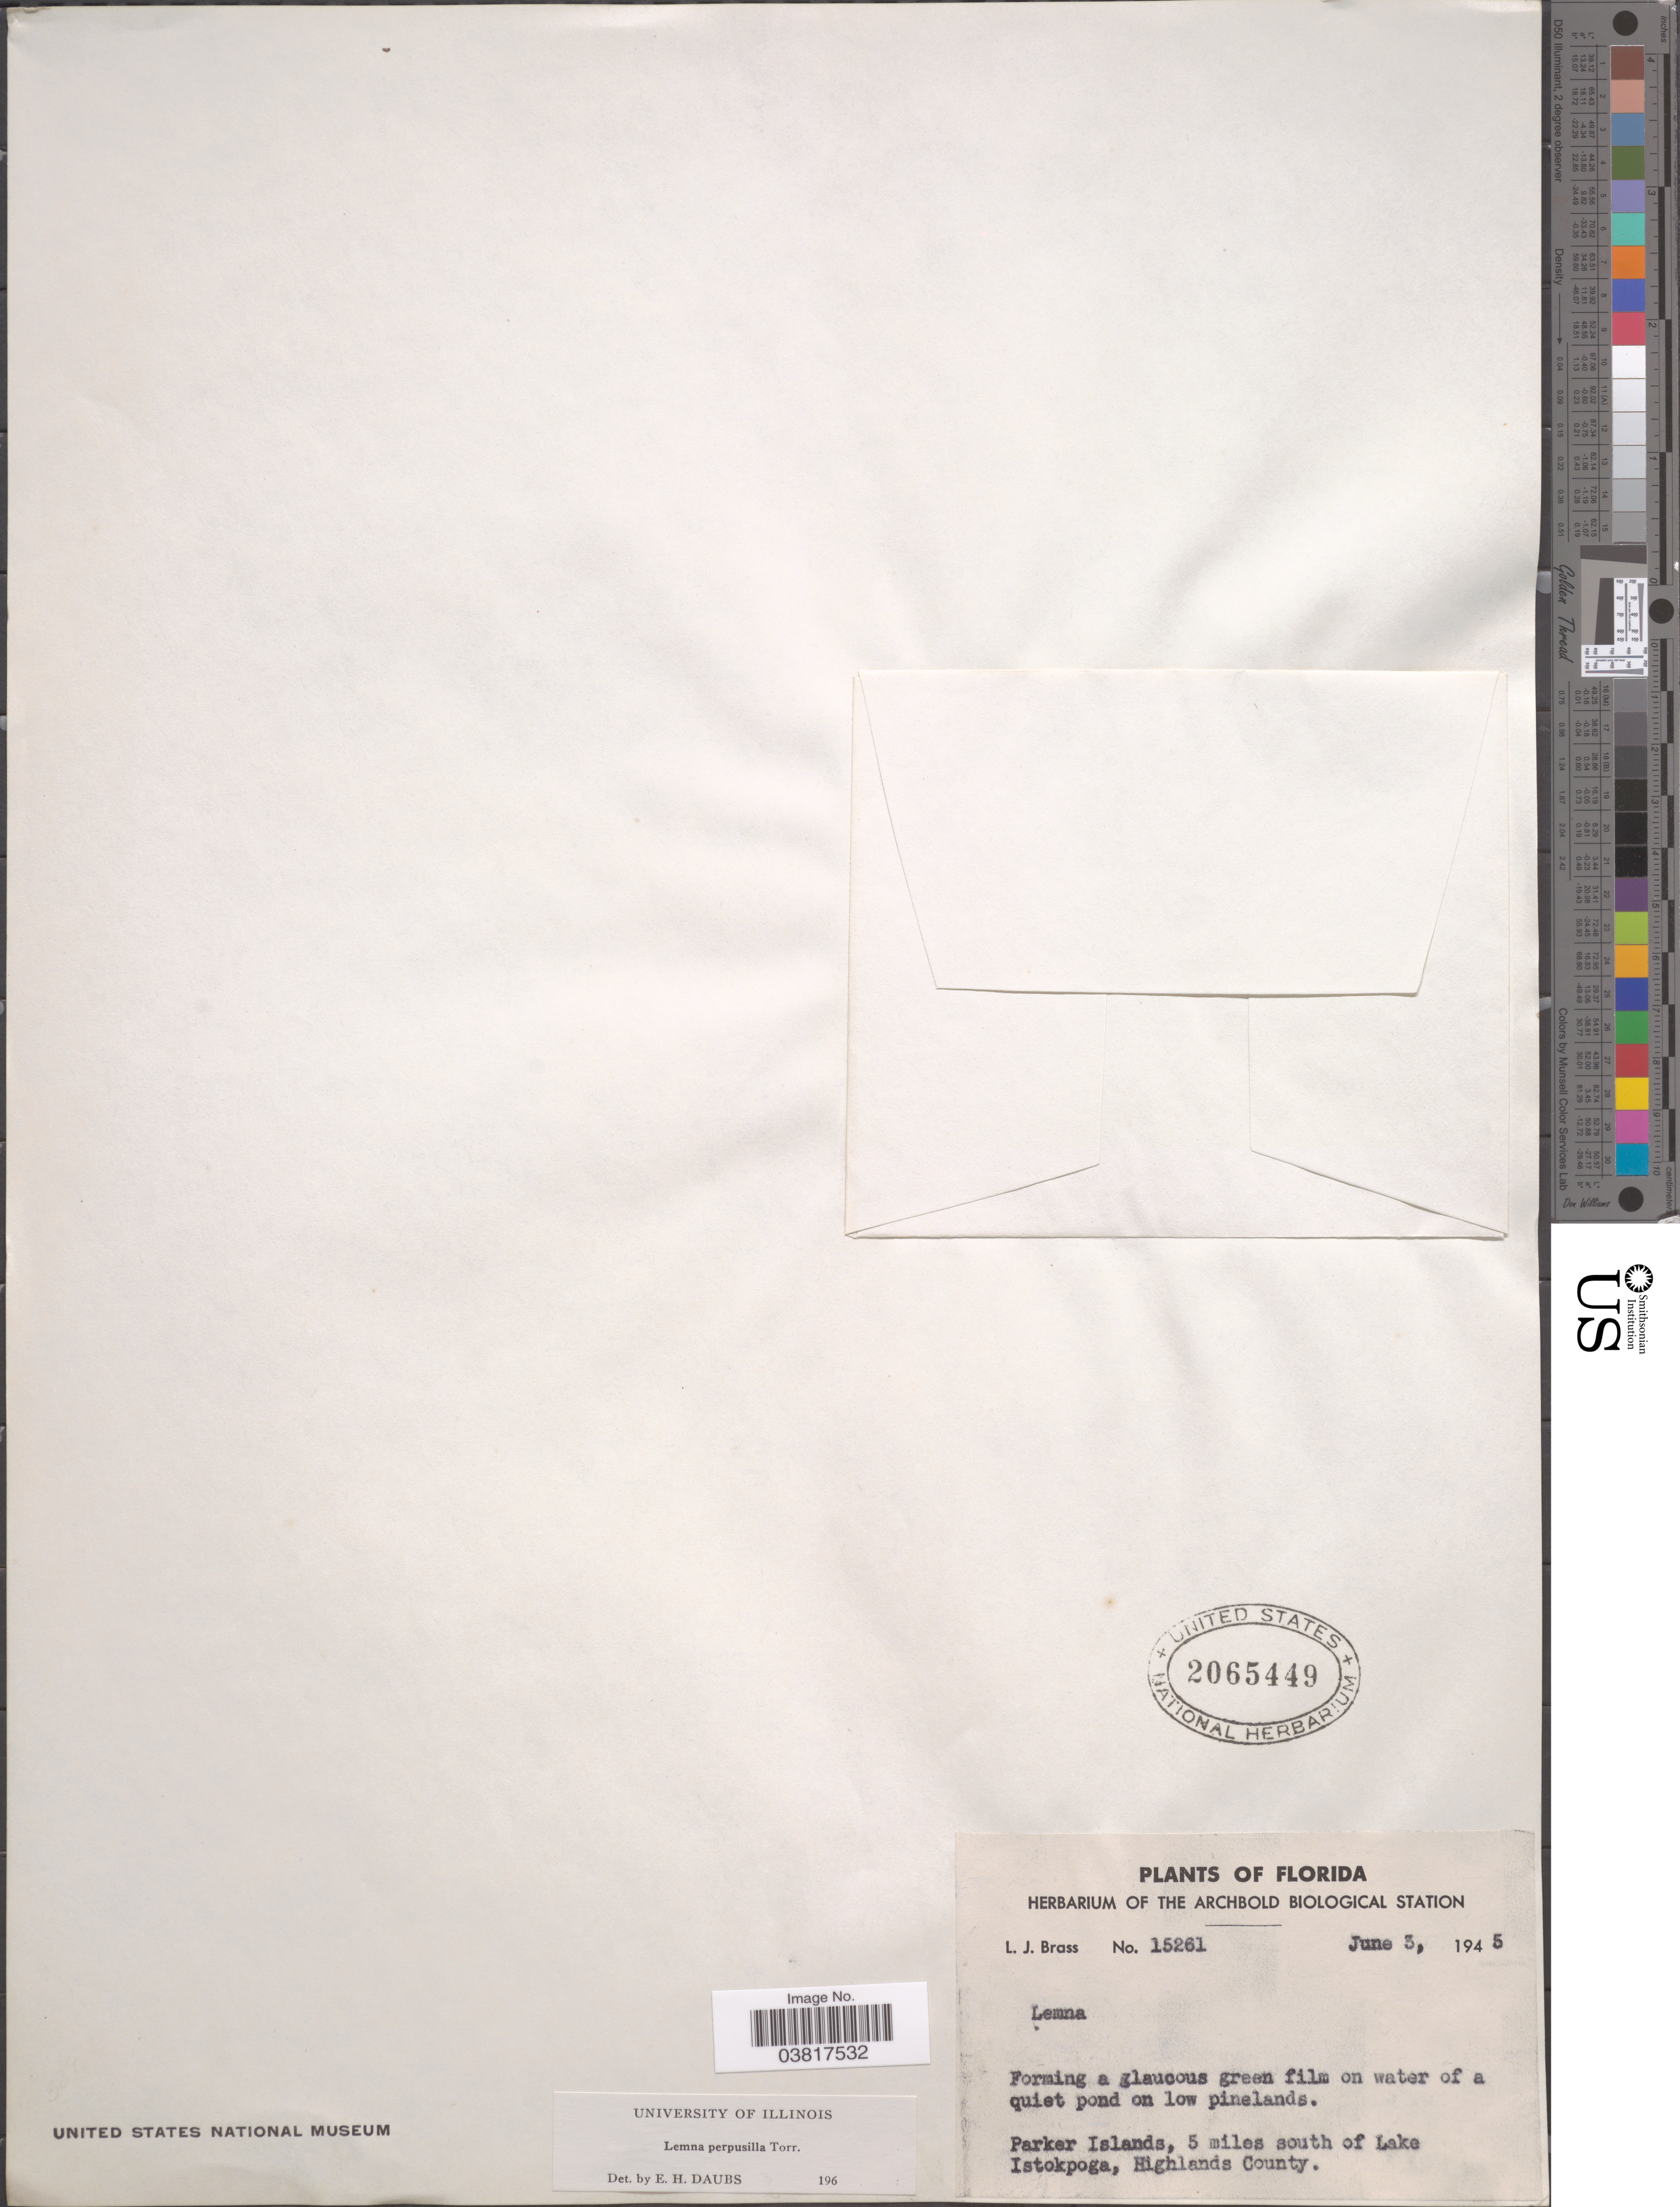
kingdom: Plantae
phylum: Tracheophyta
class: Liliopsida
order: Alismatales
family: Araceae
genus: Lemna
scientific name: Lemna perpusilla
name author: Torr.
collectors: L. J. Brass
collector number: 15261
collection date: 1945-06-03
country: United States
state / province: Florida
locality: Parker Islands, 5 miles south of Lake Istokpoga, Highlands County.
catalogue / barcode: US 2065449